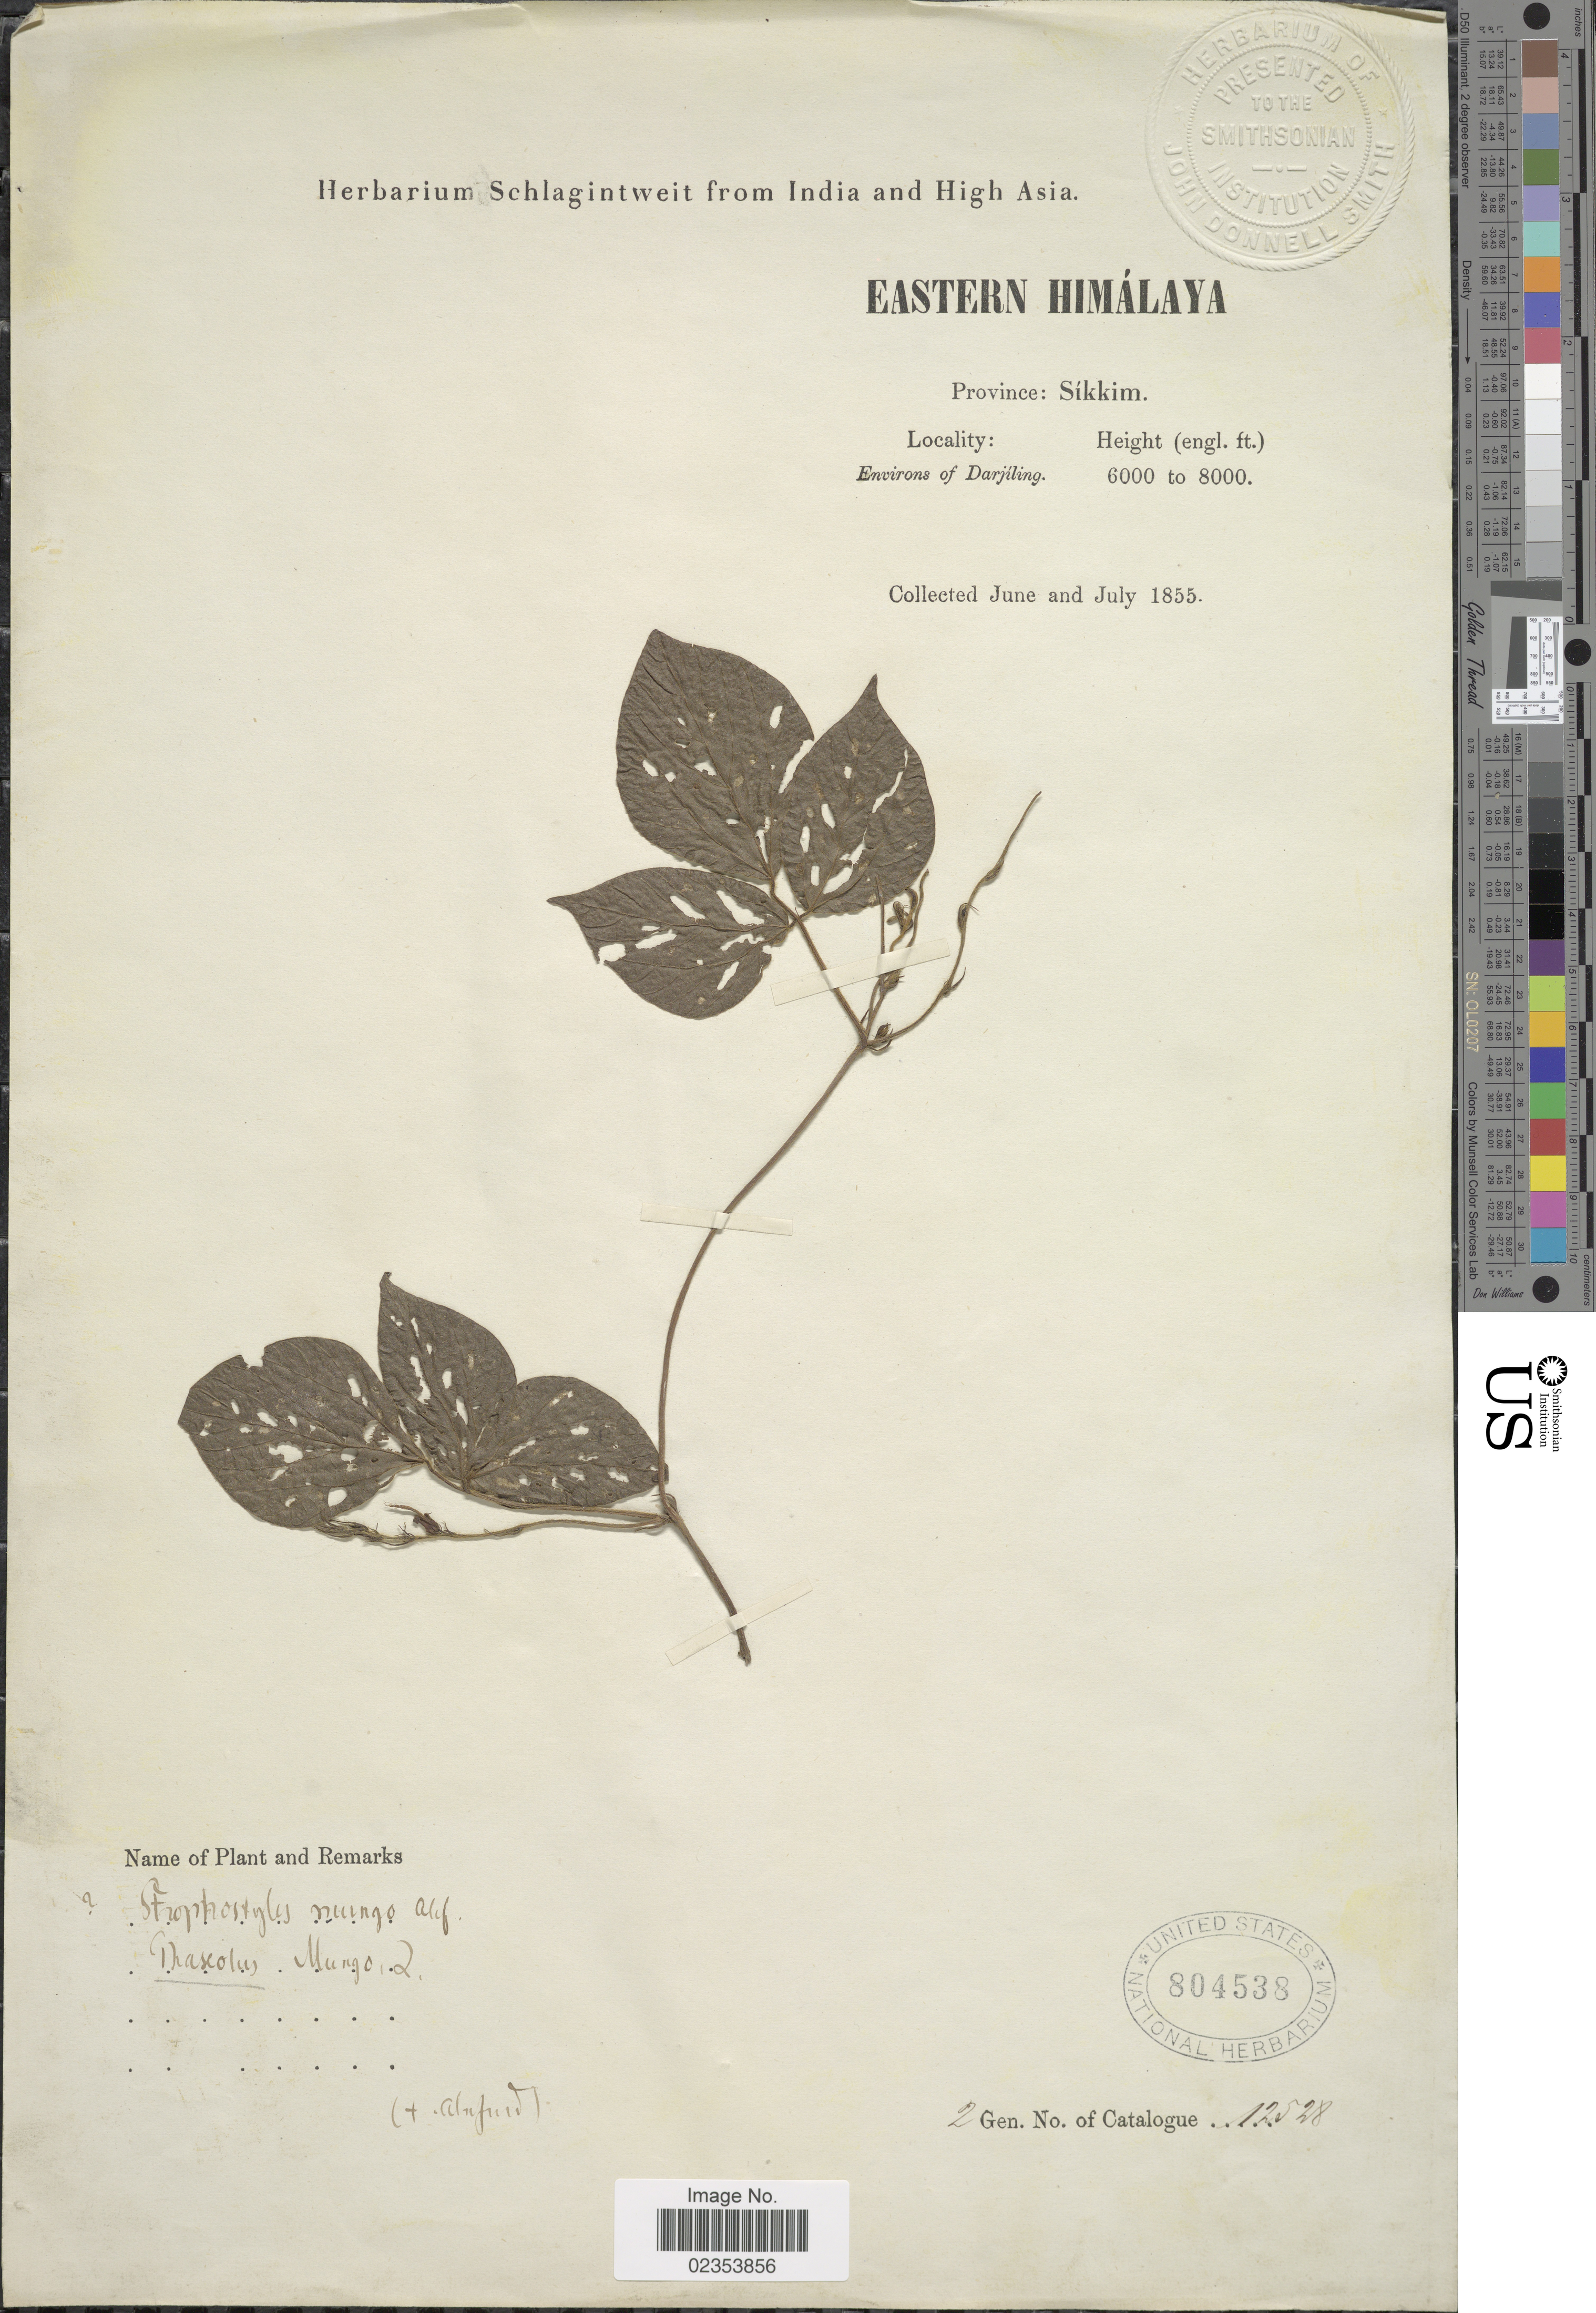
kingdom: Plantae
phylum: Tracheophyta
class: Magnoliopsida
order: Fabales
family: Fabaceae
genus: Vigna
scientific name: Vigna radiata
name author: (L.) R. Wilczek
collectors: ex herb. Schlagintweit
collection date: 1855-06/1855-07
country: India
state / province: Sikkim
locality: Eastern Himalaya. Environs of Darjiling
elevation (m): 1829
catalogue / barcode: US 804538